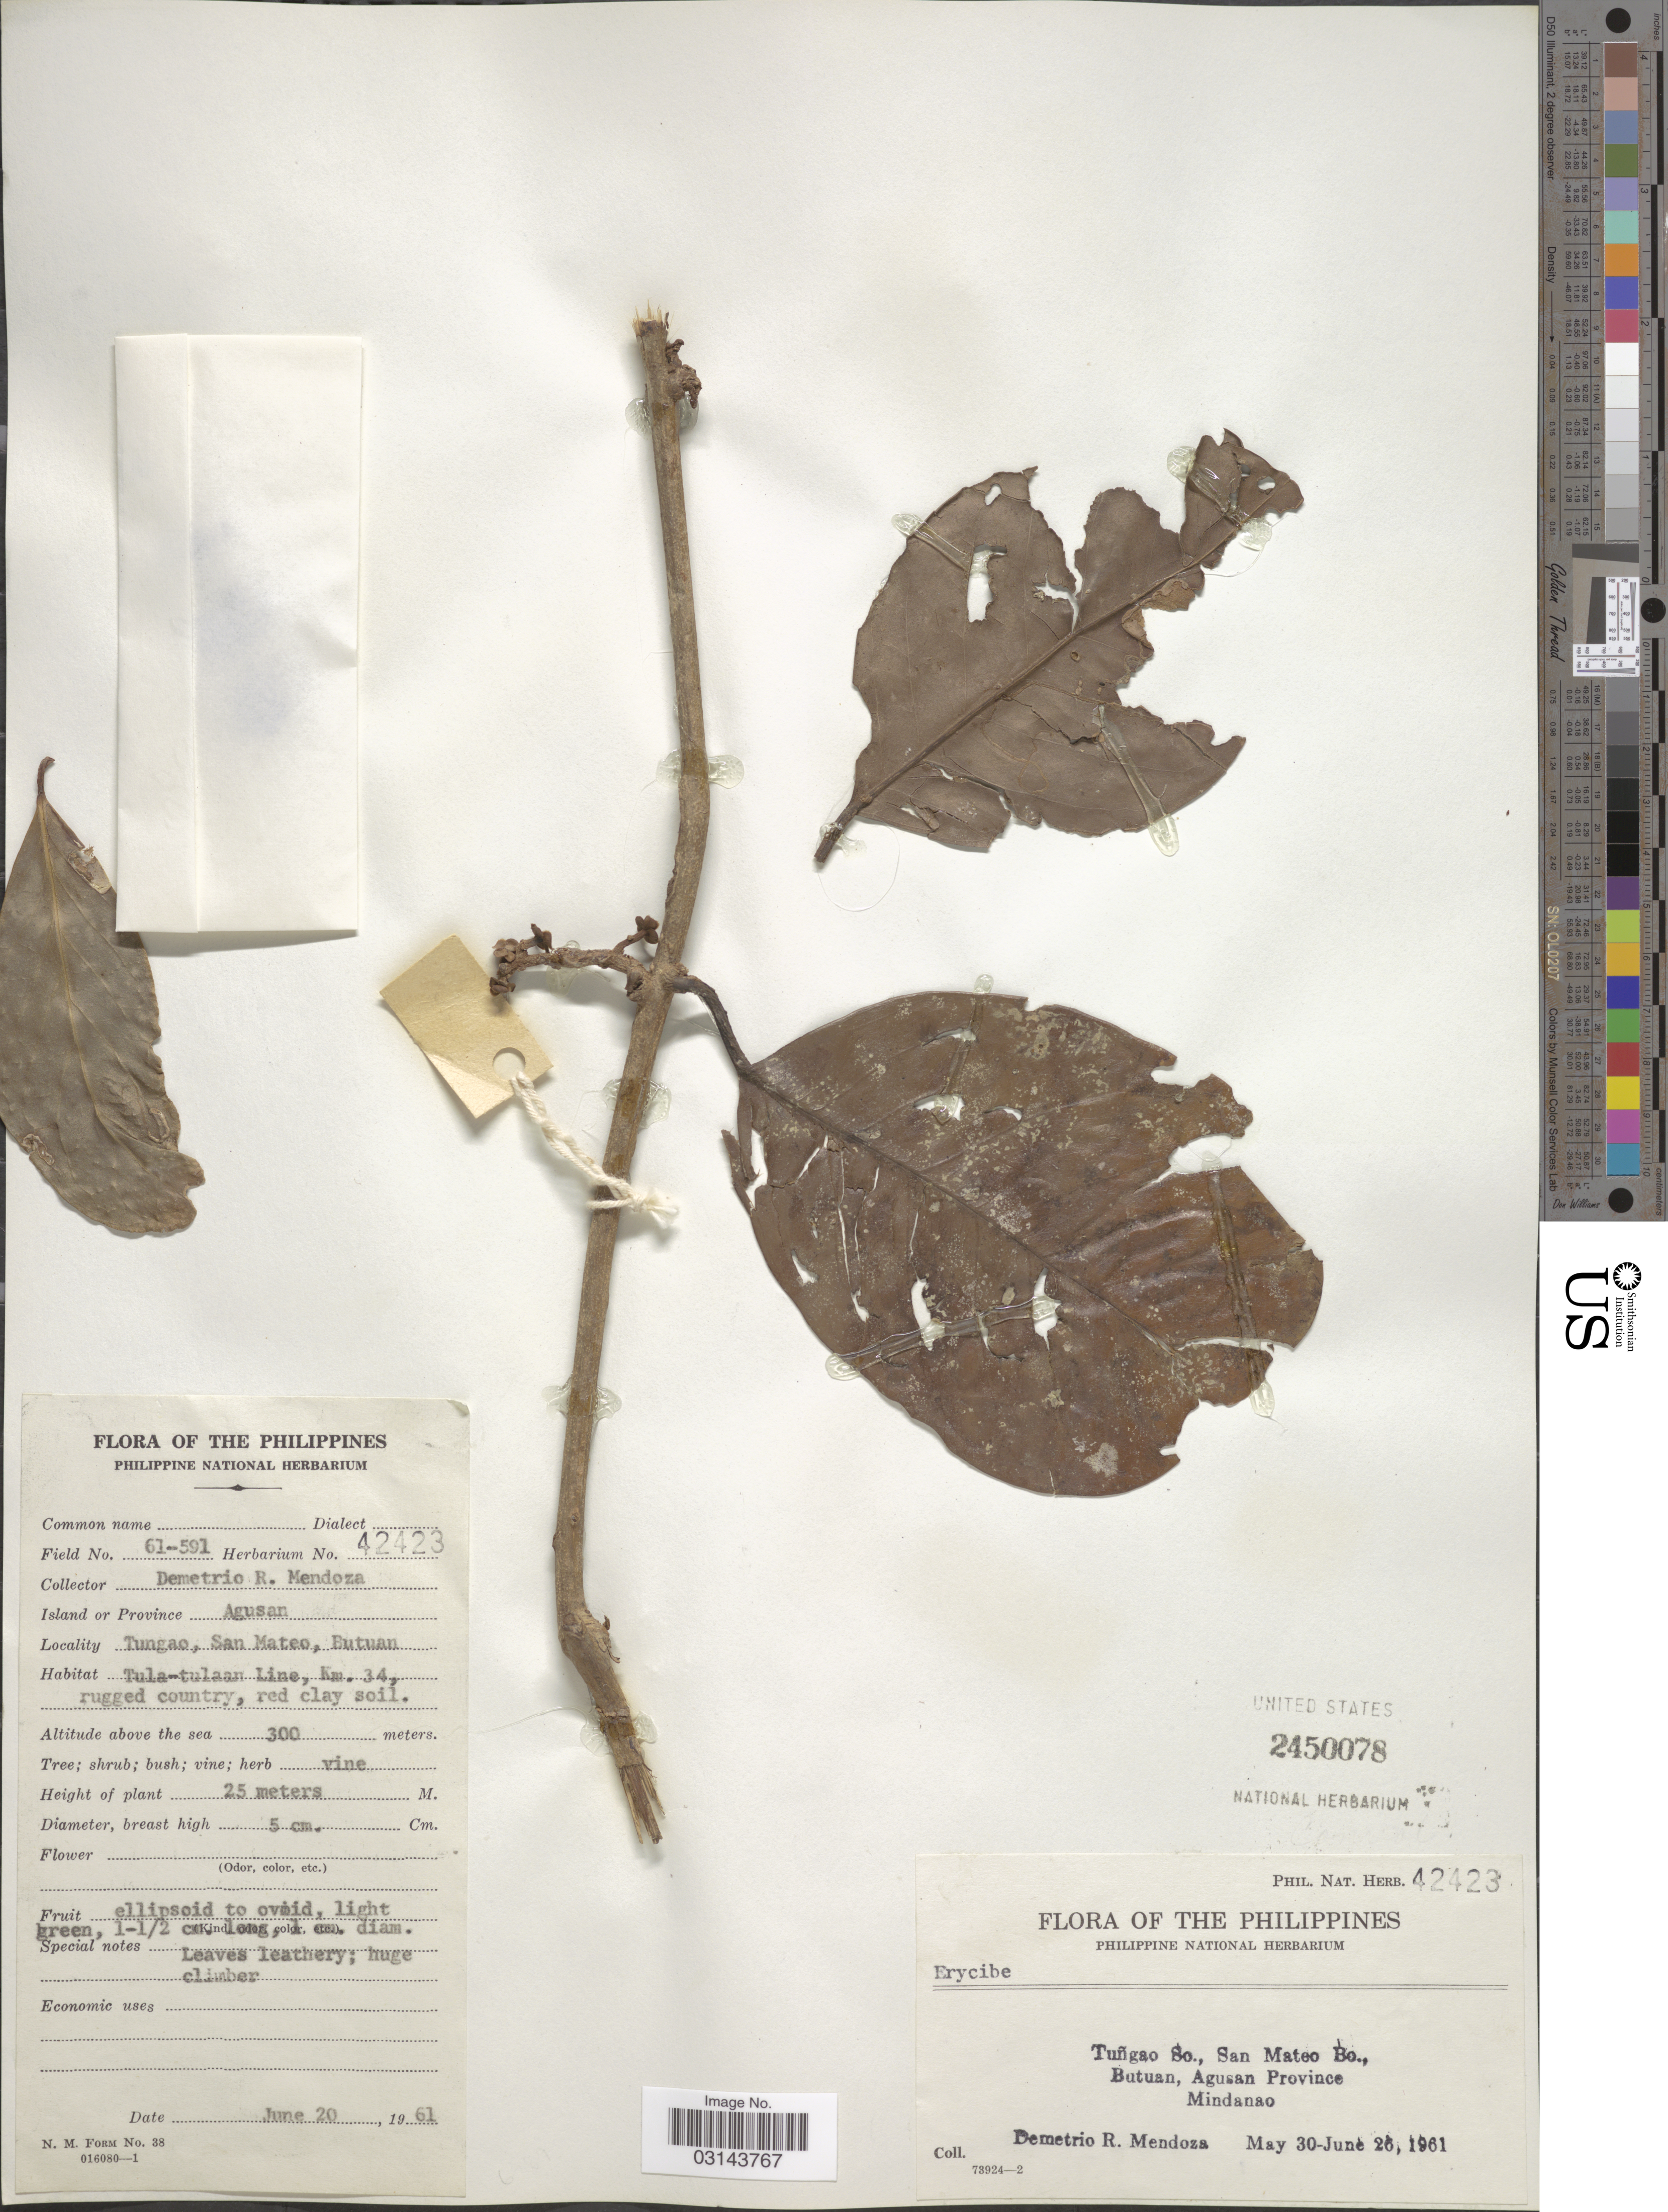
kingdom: Plantae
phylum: Tracheophyta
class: Magnoliopsida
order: Solanales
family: Convolvulaceae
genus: Erycibe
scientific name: Erycibe sp.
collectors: D. Mendoza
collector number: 42423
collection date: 1961-06-20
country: Philippines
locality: Tuñgao So., San Mateo Bo., Butuan, Agusan Province Mindanao. Island or Province Agusan. Tula-tulaan Line, Km. 34, rugged country.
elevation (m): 300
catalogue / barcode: US 2450078